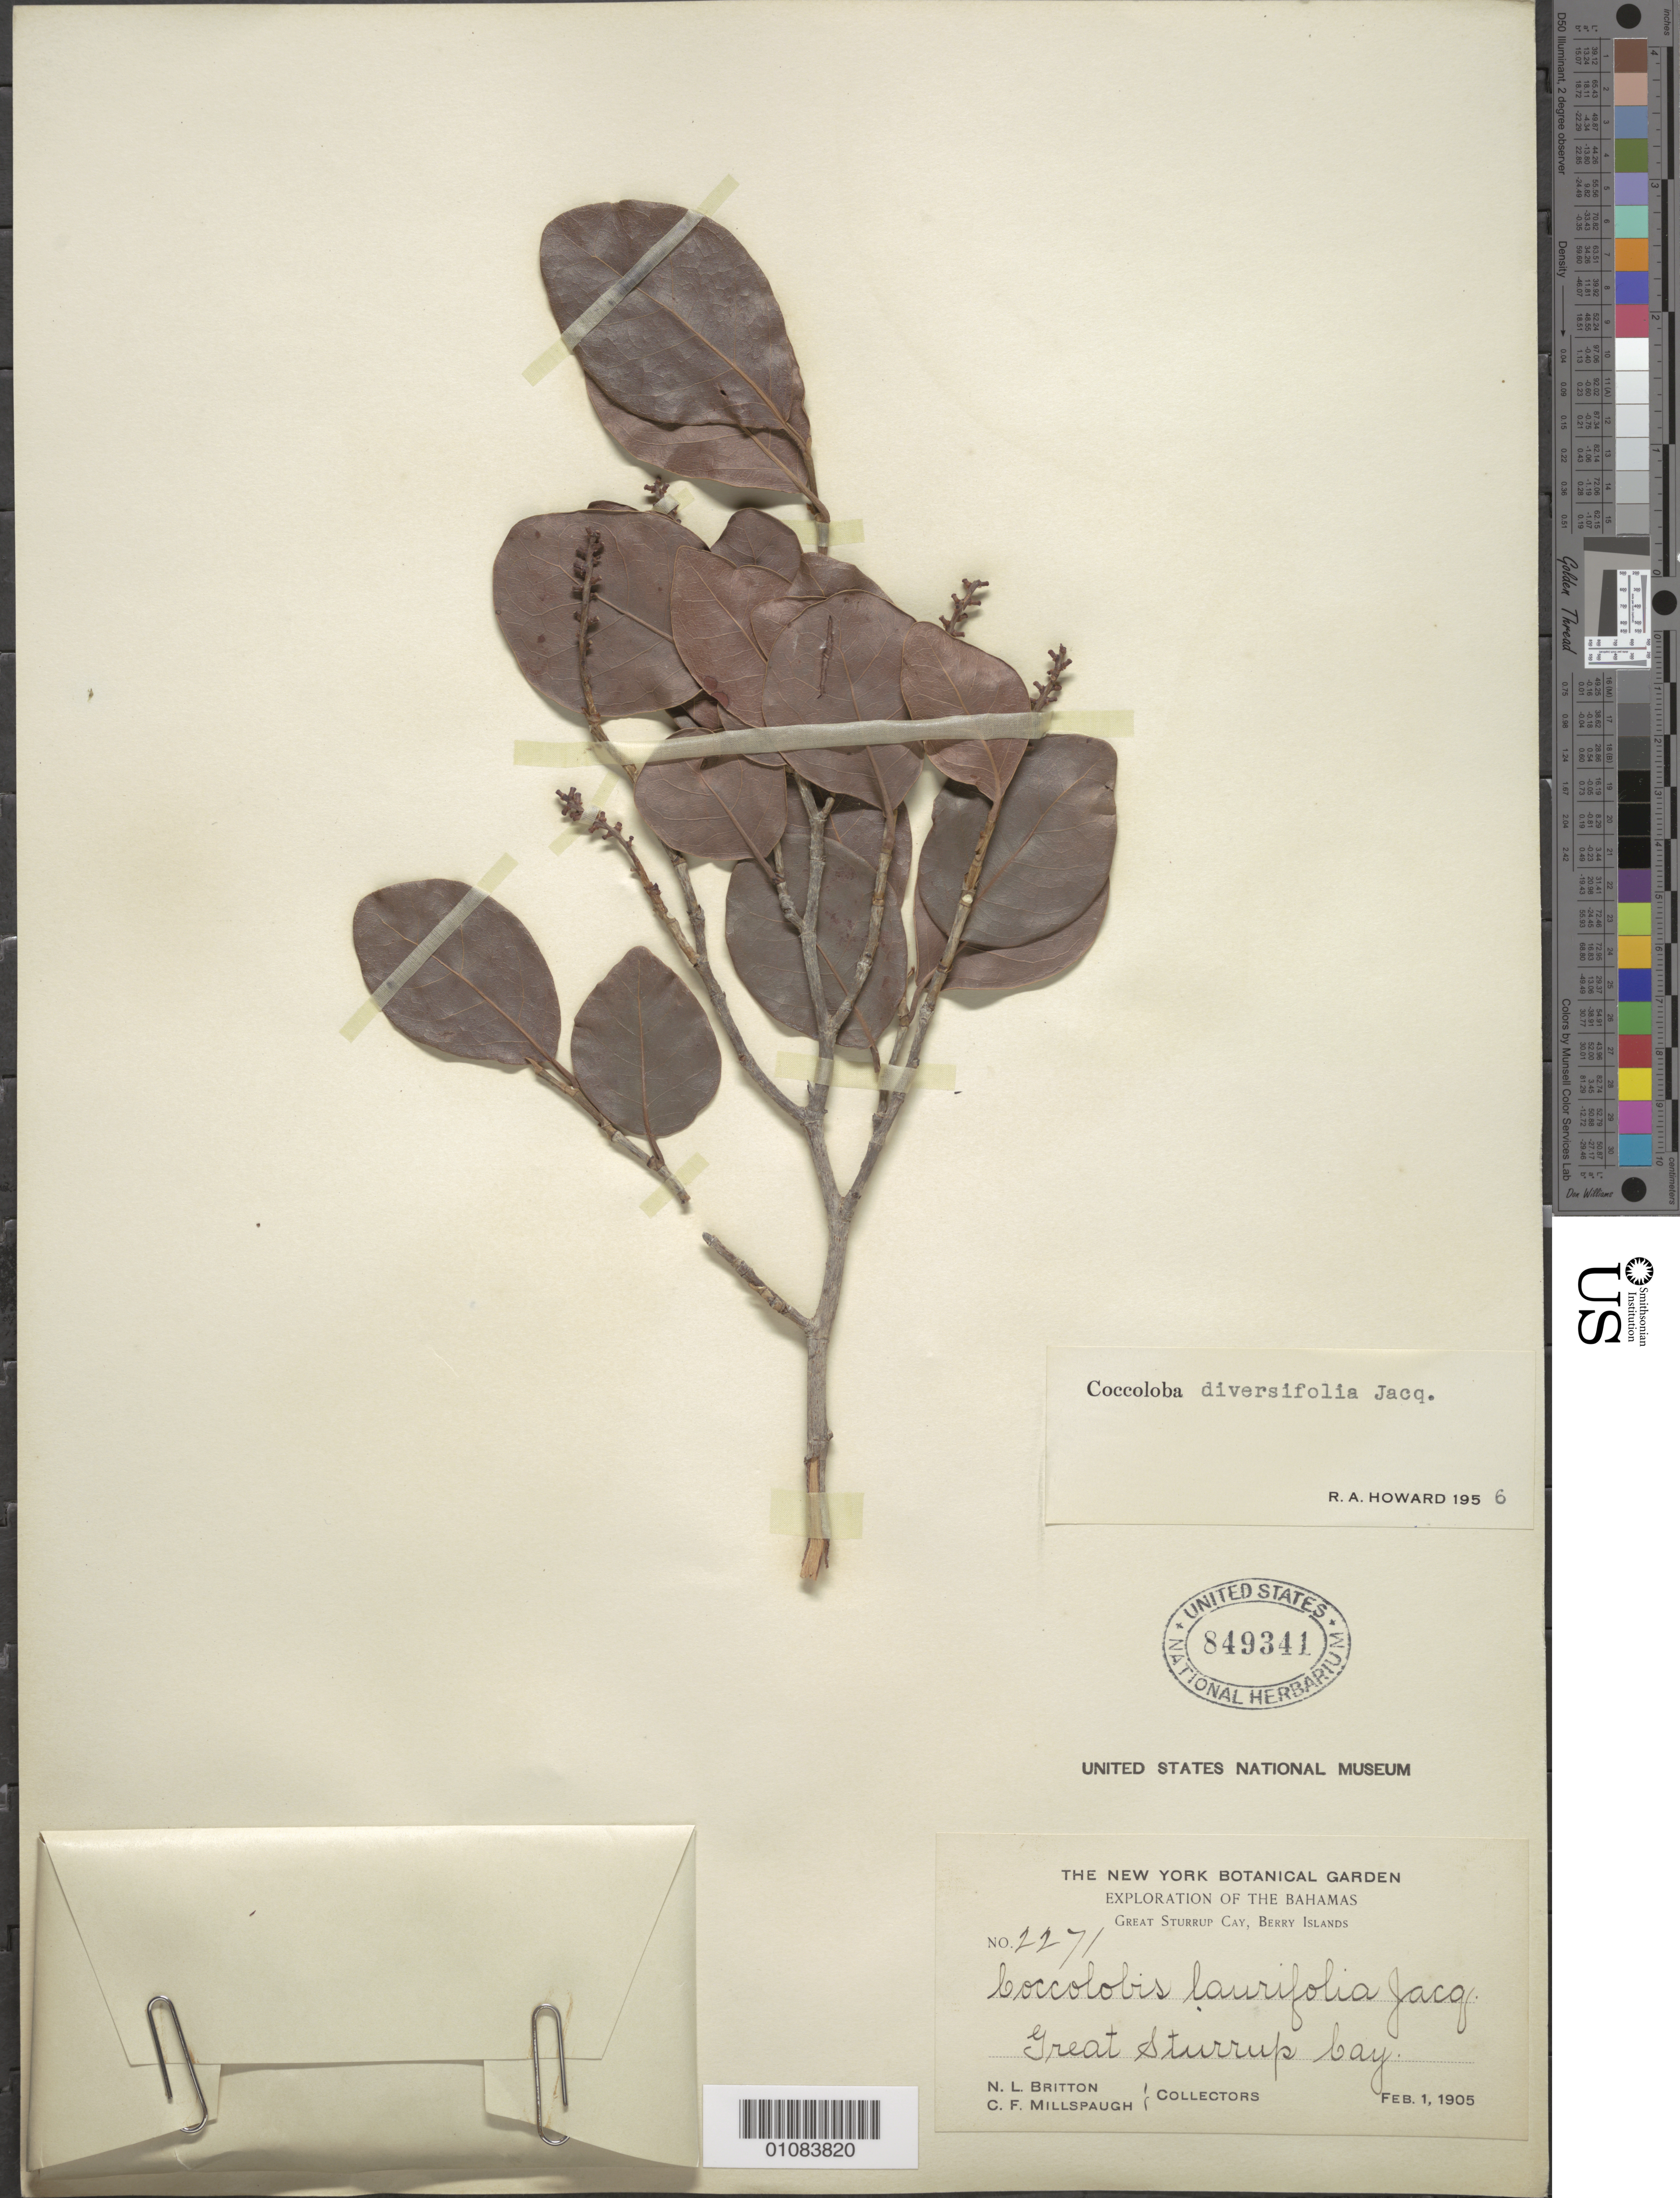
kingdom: Plantae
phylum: Tracheophyta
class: Magnoliopsida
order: Caryophyllales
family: Polygonaceae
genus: Coccoloba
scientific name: Coccoloba diversifolia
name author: Jacq.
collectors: N. Britton & C. F. Millspaugh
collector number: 2271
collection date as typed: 01 Feb 1905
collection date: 1905-02-01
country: Bahamas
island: Berry Is.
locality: Great Stirrup Cay, Berry Islands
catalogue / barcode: US 849341